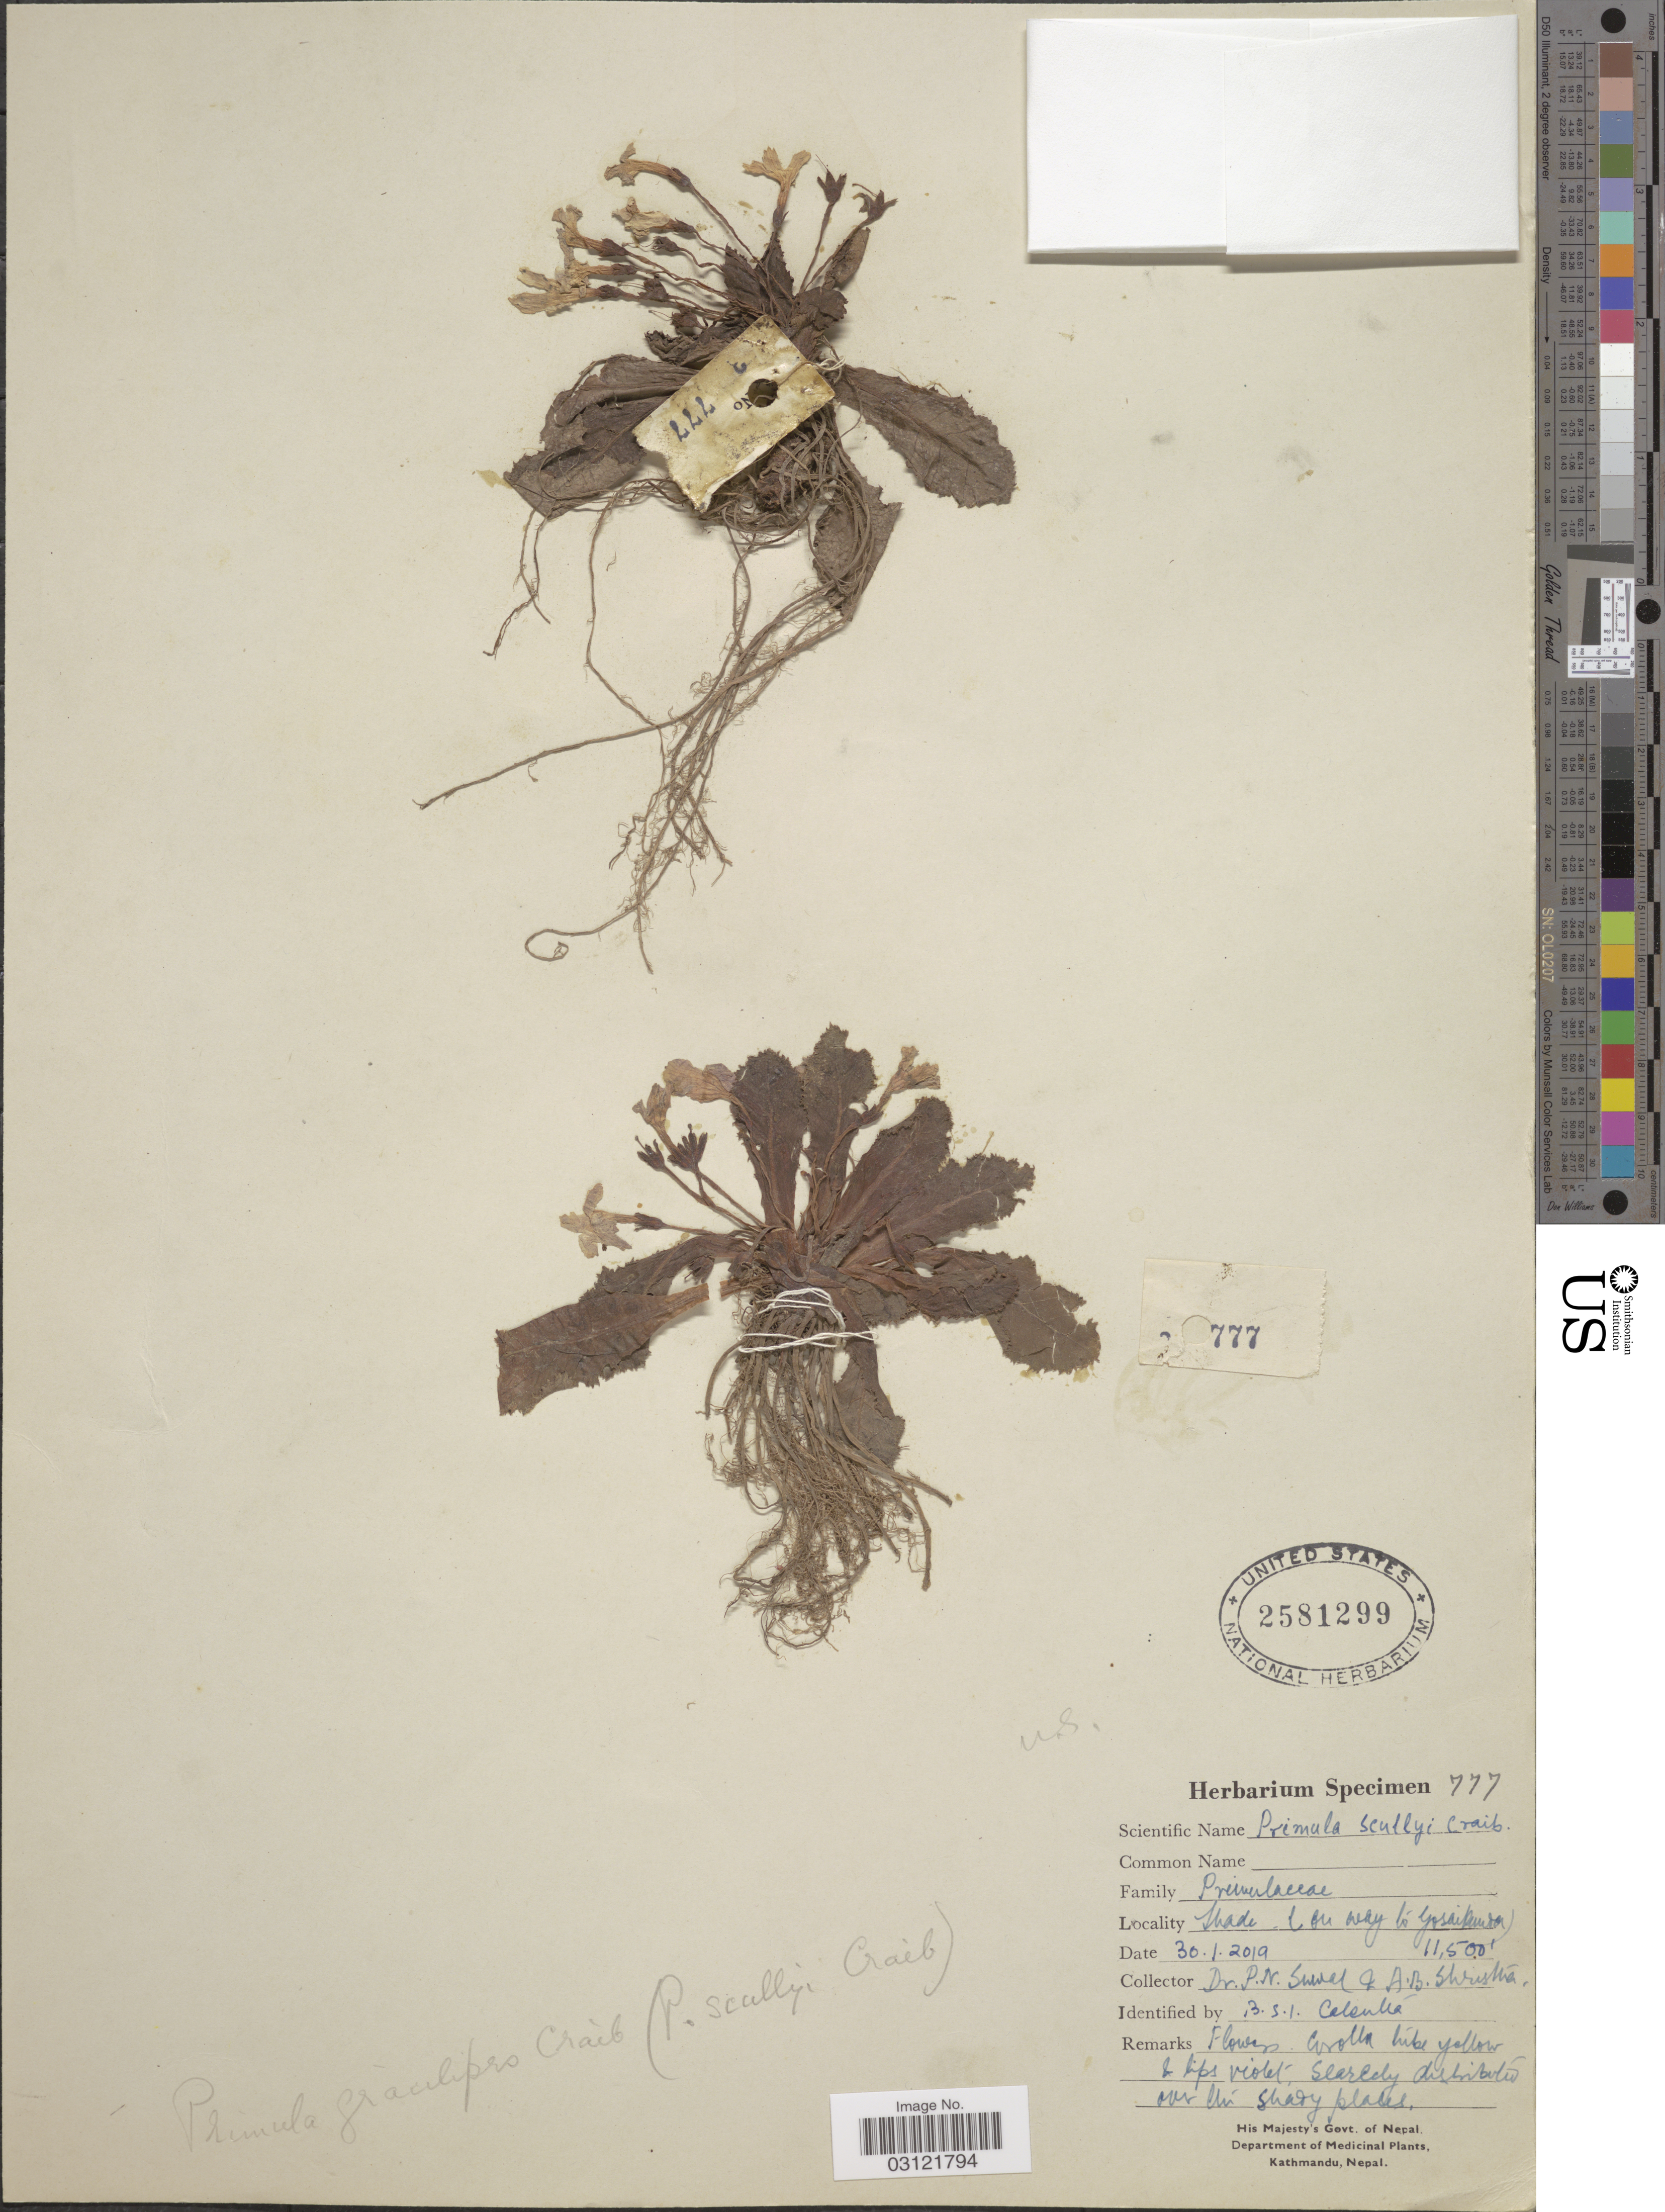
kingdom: Plantae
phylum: Tracheophyta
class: Magnoliopsida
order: Ericales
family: Primulaceae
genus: Primula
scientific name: Primula petiolaris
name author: Wall.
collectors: P. Suwal & T. Shristha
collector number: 777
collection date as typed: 30.1.2019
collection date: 1962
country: Nepal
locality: Shade, (on way to Gosaikunda).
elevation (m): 3505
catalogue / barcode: US 2581299